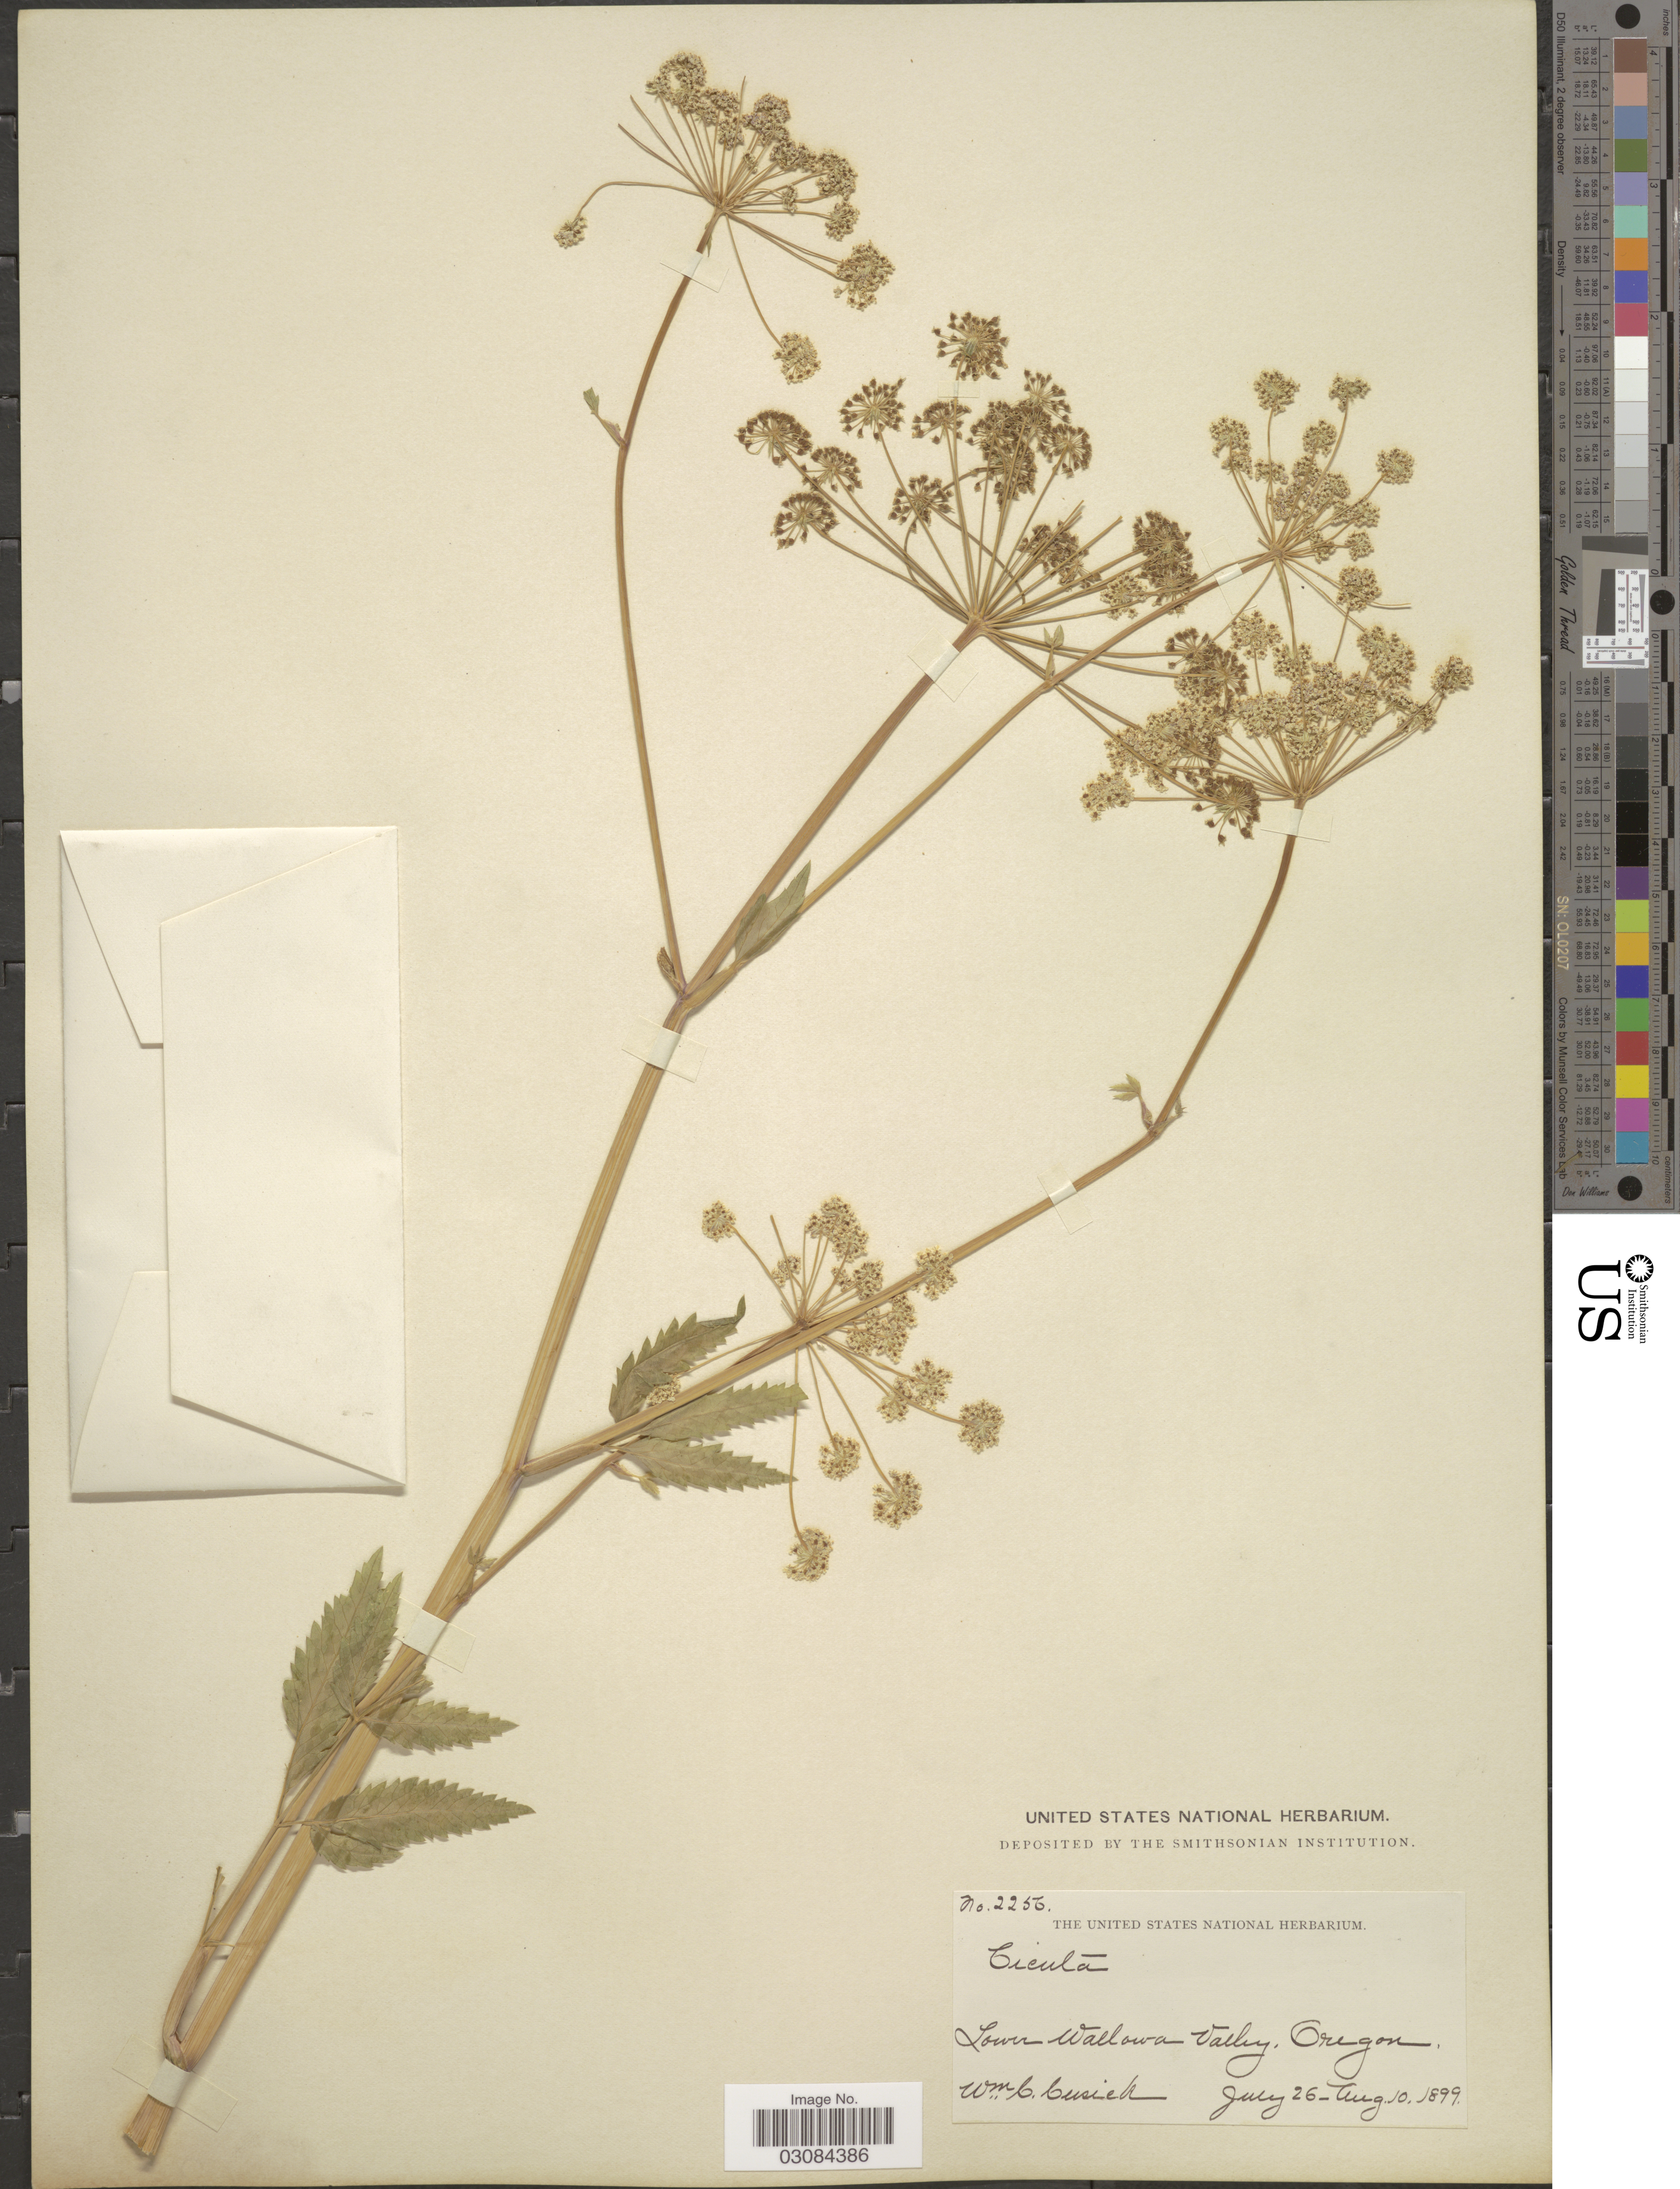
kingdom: Plantae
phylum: Tracheophyta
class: Magnoliopsida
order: Apiales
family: Apiaceae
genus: Cicuta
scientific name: Cicuta douglasii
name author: (DC.) J.M. Coult. & Rose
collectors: W. C. Cusick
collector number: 2256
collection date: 1899-07-26/1899-08-10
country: United States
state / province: Oregon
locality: Lower Wallowa Valley.